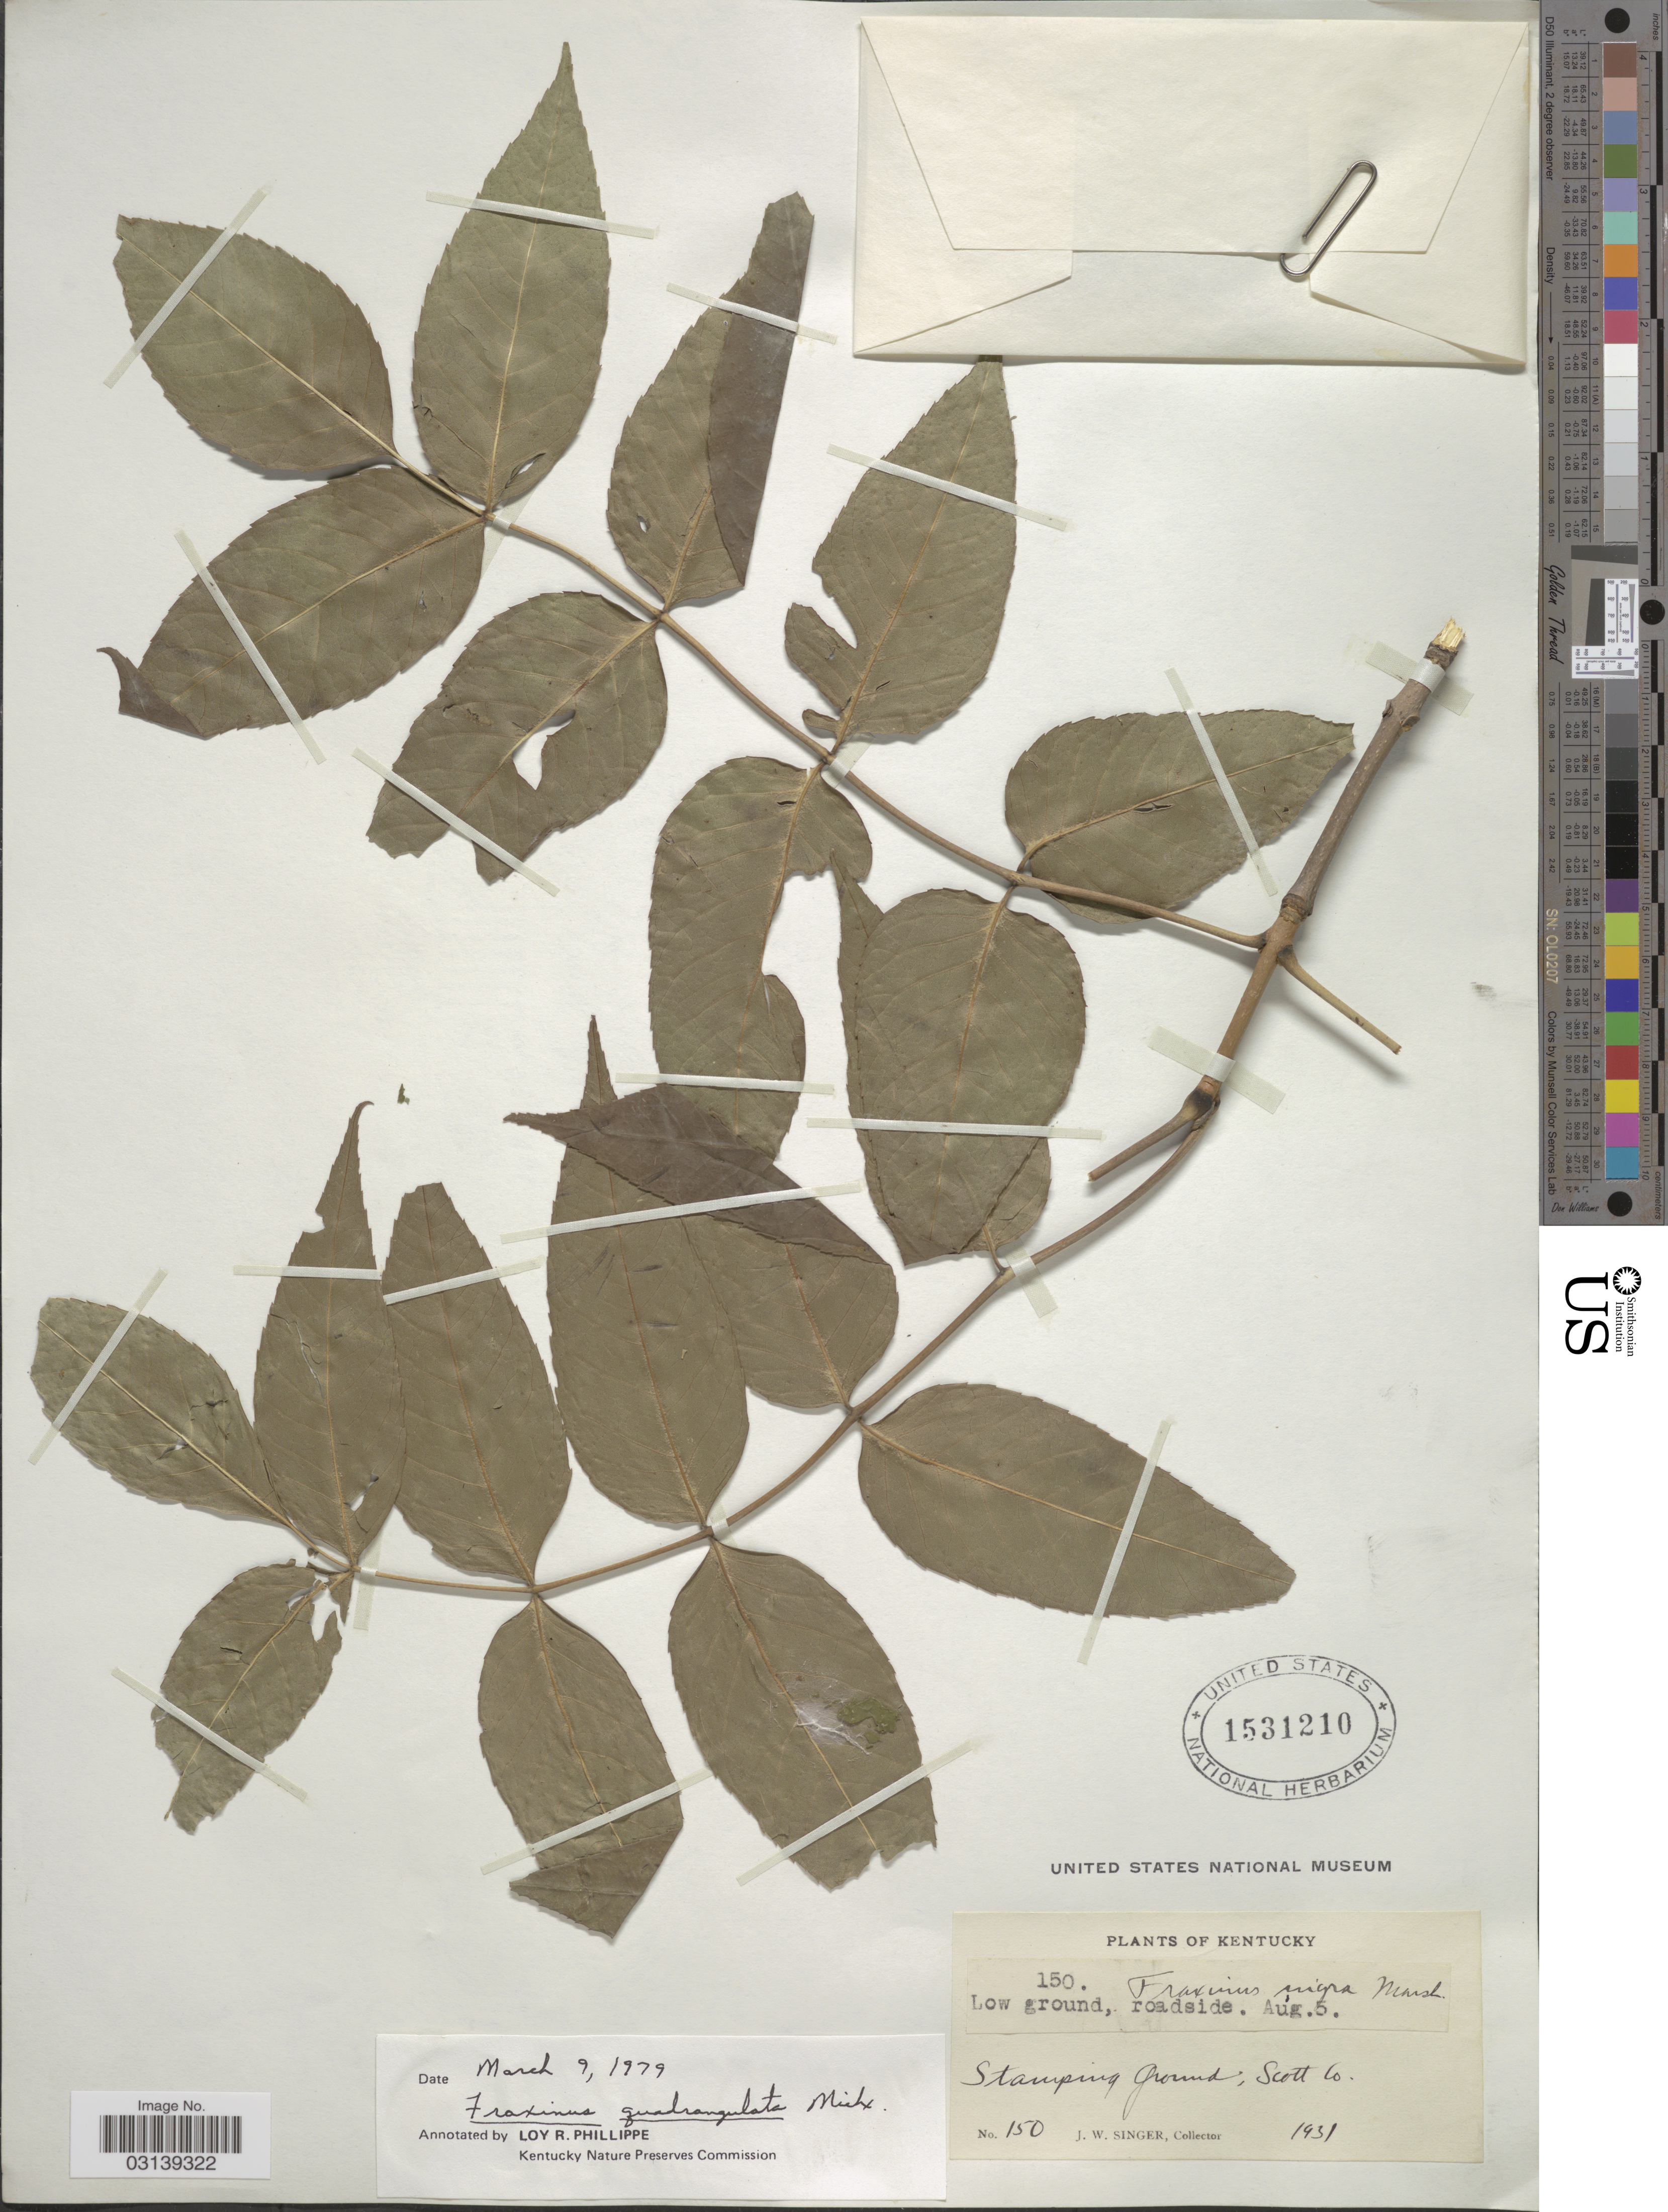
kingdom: Plantae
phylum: Tracheophyta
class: Magnoliopsida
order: Lamiales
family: Oleaceae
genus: Fraxinus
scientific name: Fraxinus quadrangulata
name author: Michx.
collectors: J. EW. Singer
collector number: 150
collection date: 1931-08-05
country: United States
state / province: Kentucky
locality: Low ground, roadside, Stamping ground; Scott Co.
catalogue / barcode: US 1531210